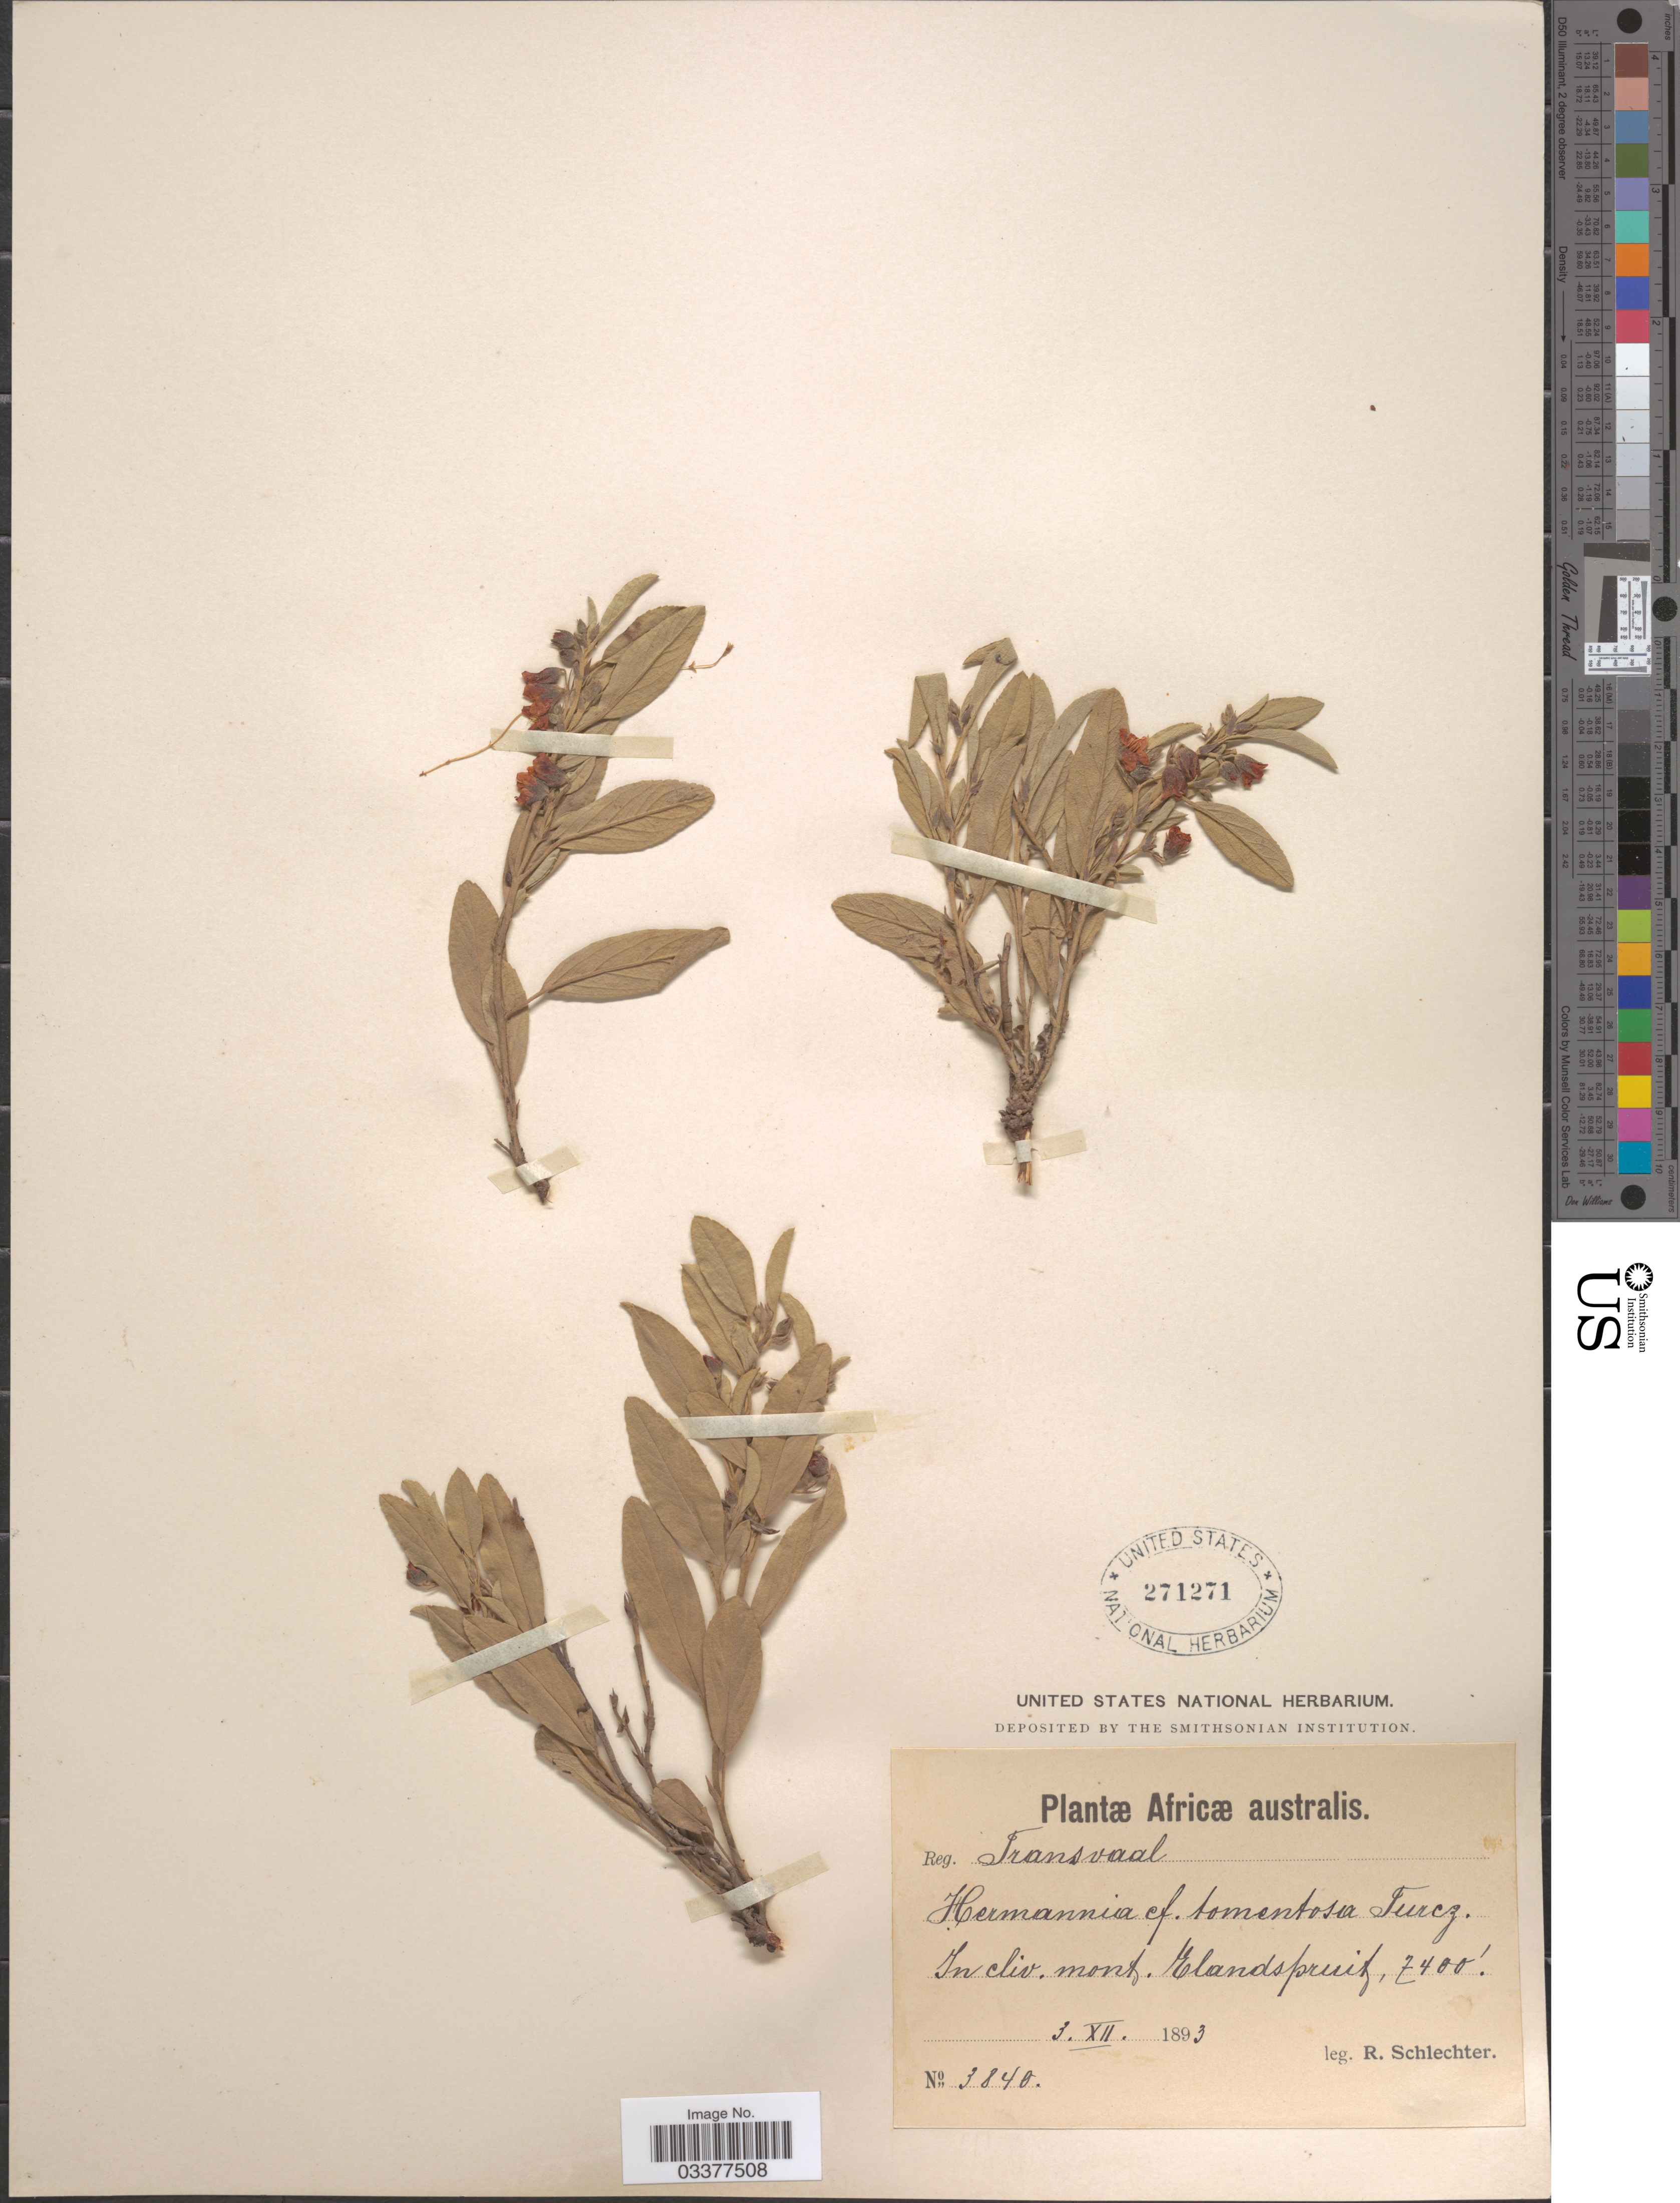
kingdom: Plantae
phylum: Tracheophyta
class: Magnoliopsida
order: Malvales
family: Malvaceae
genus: Hermannia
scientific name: Hermannia tomentosa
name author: Schinz ex Engl.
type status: Isosyntype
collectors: F. R. R. Schlechter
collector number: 3840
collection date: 1893-12-03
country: South Africa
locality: Africae australis. Reg. Transvaal. In cliv. monts. Elandspruits.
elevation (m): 2256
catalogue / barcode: US 271271